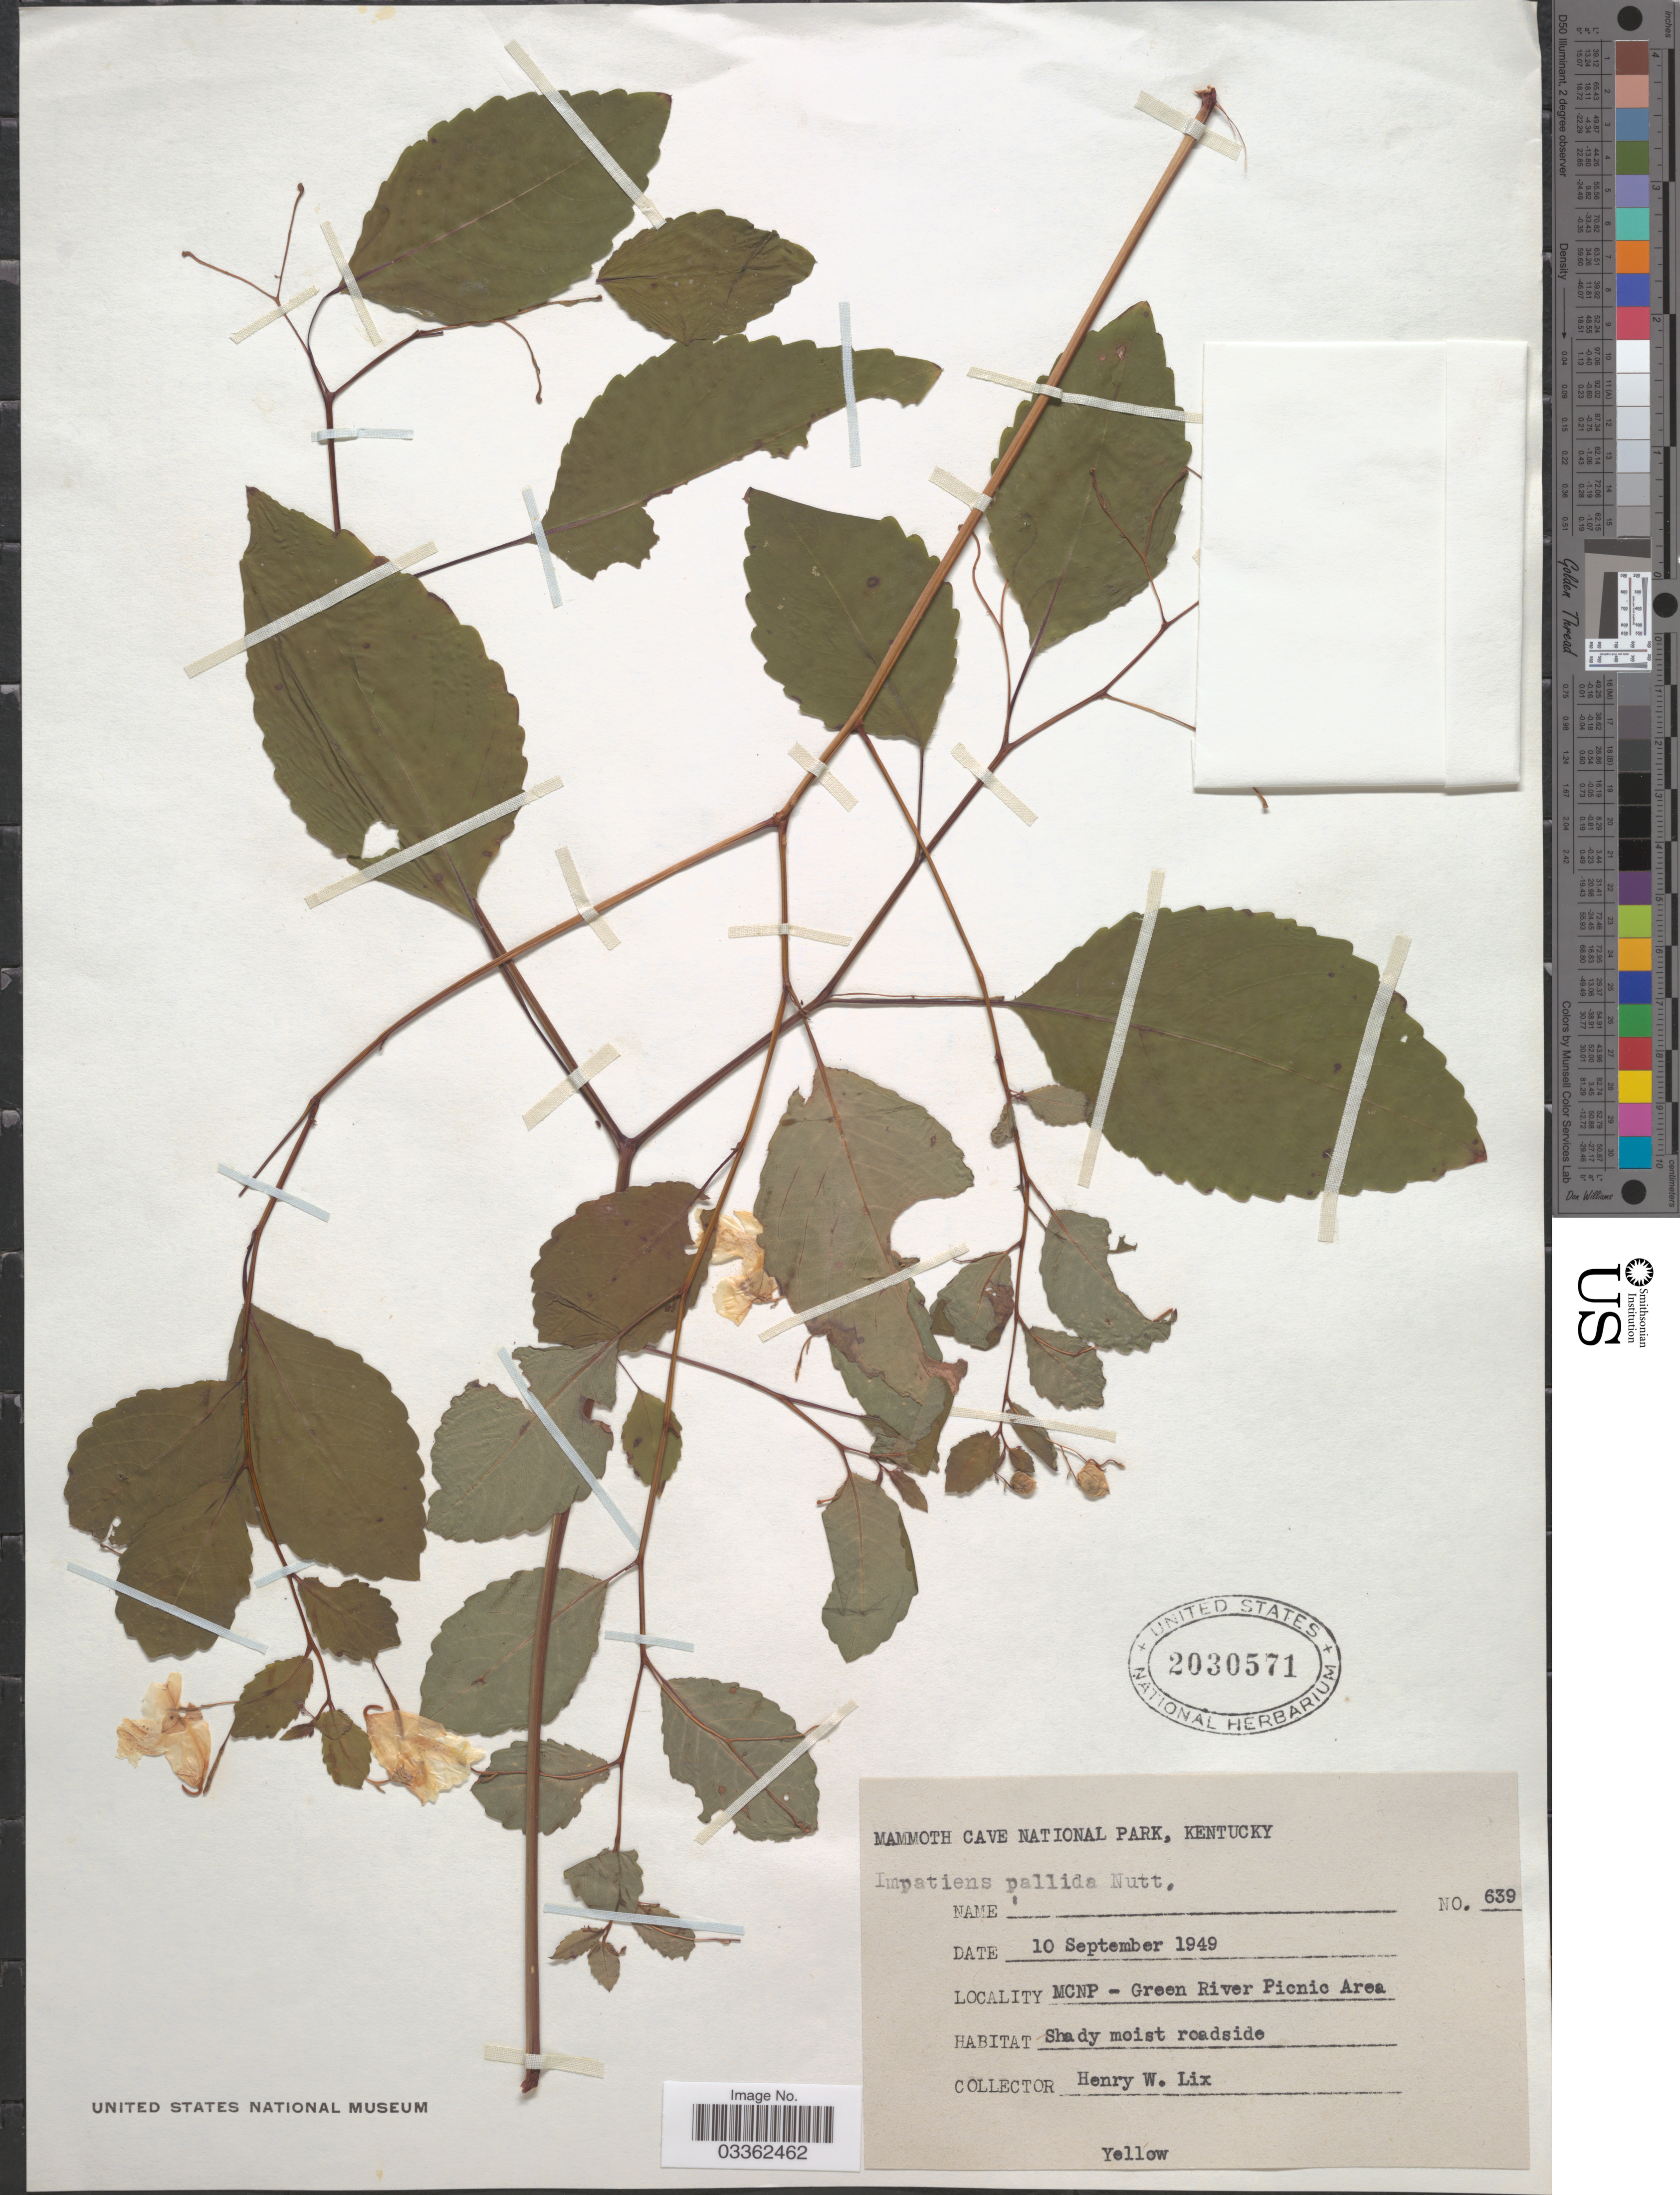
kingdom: Plantae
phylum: Tracheophyta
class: Magnoliopsida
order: Ericales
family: Balsaminaceae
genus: Impatiens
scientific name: Impatiens pallida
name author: Nutt.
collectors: H. W. Lix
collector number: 639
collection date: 1949-09-10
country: United States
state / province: Kentucky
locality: Mammoth Cave National Park. MCNP - Green River Picnic Area.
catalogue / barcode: US 2030571